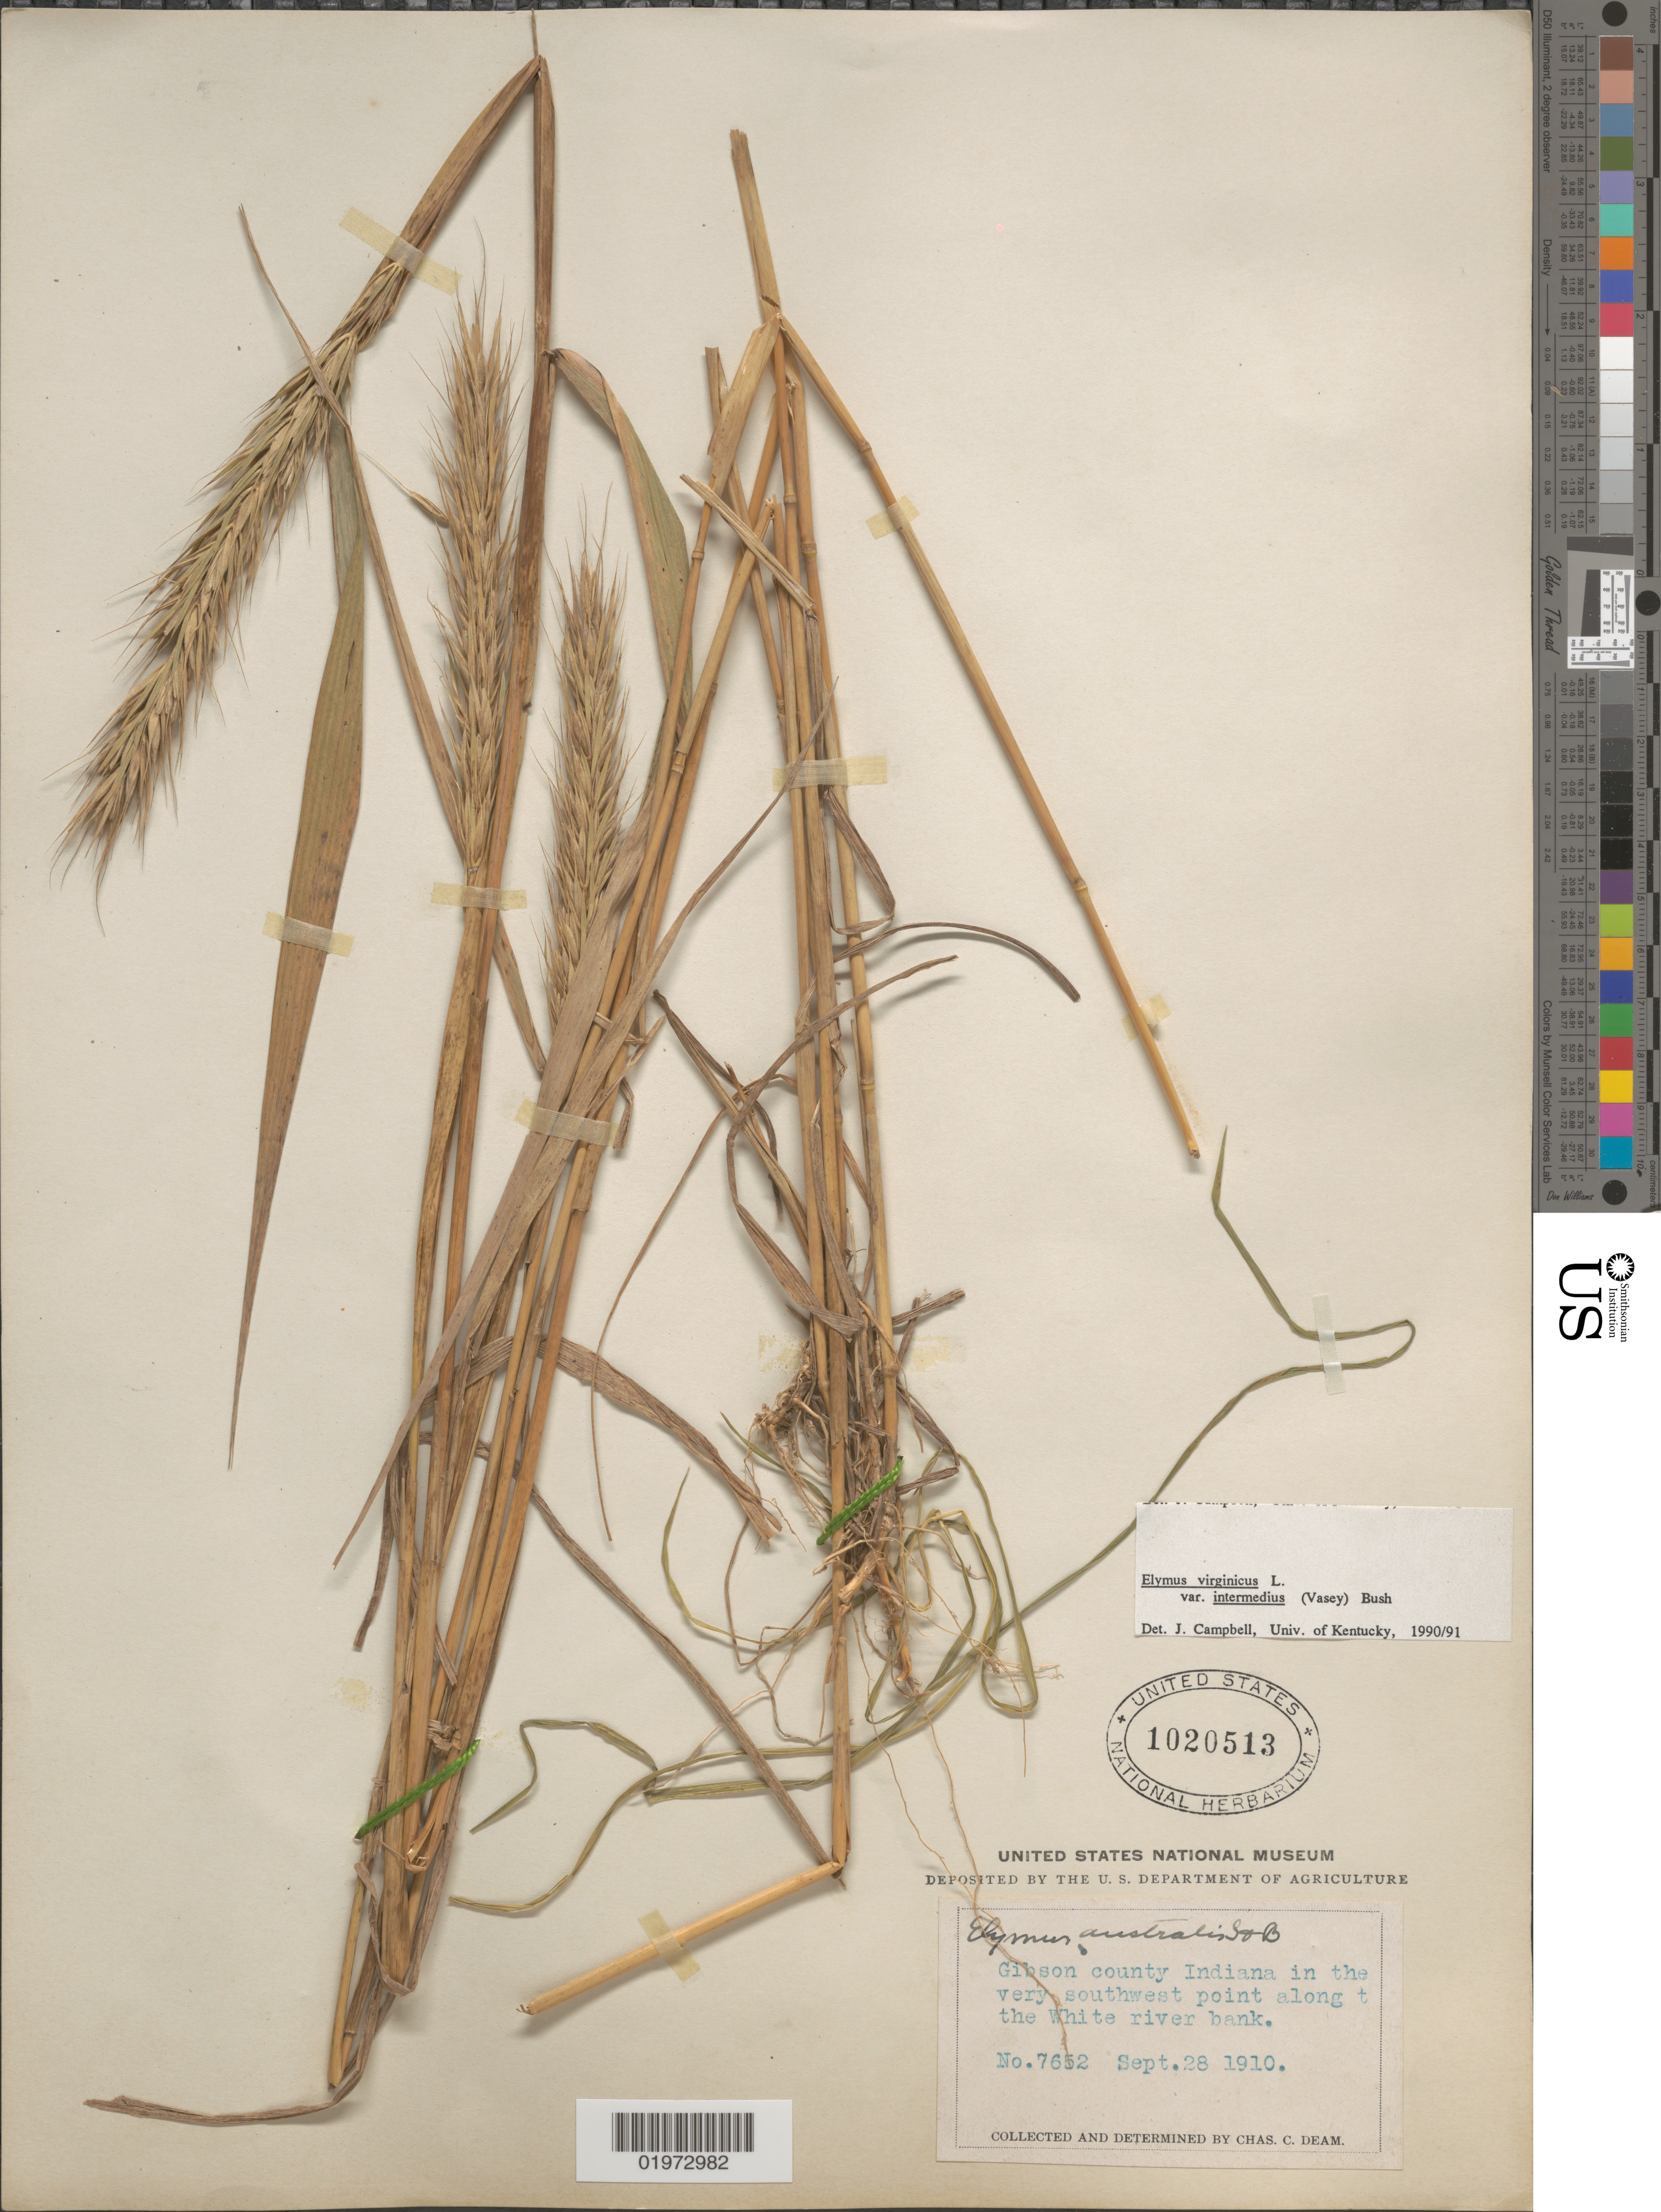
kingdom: Plantae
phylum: Tracheophyta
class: Liliopsida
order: Poales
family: Poaceae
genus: Elymus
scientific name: Elymus virginicus var. intermedius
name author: L.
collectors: C. C. Deam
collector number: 7652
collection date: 1910-09-28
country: United States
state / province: Indiana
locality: Gibson county. In the very southwest point along to the White river bank.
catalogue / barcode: US 1020513